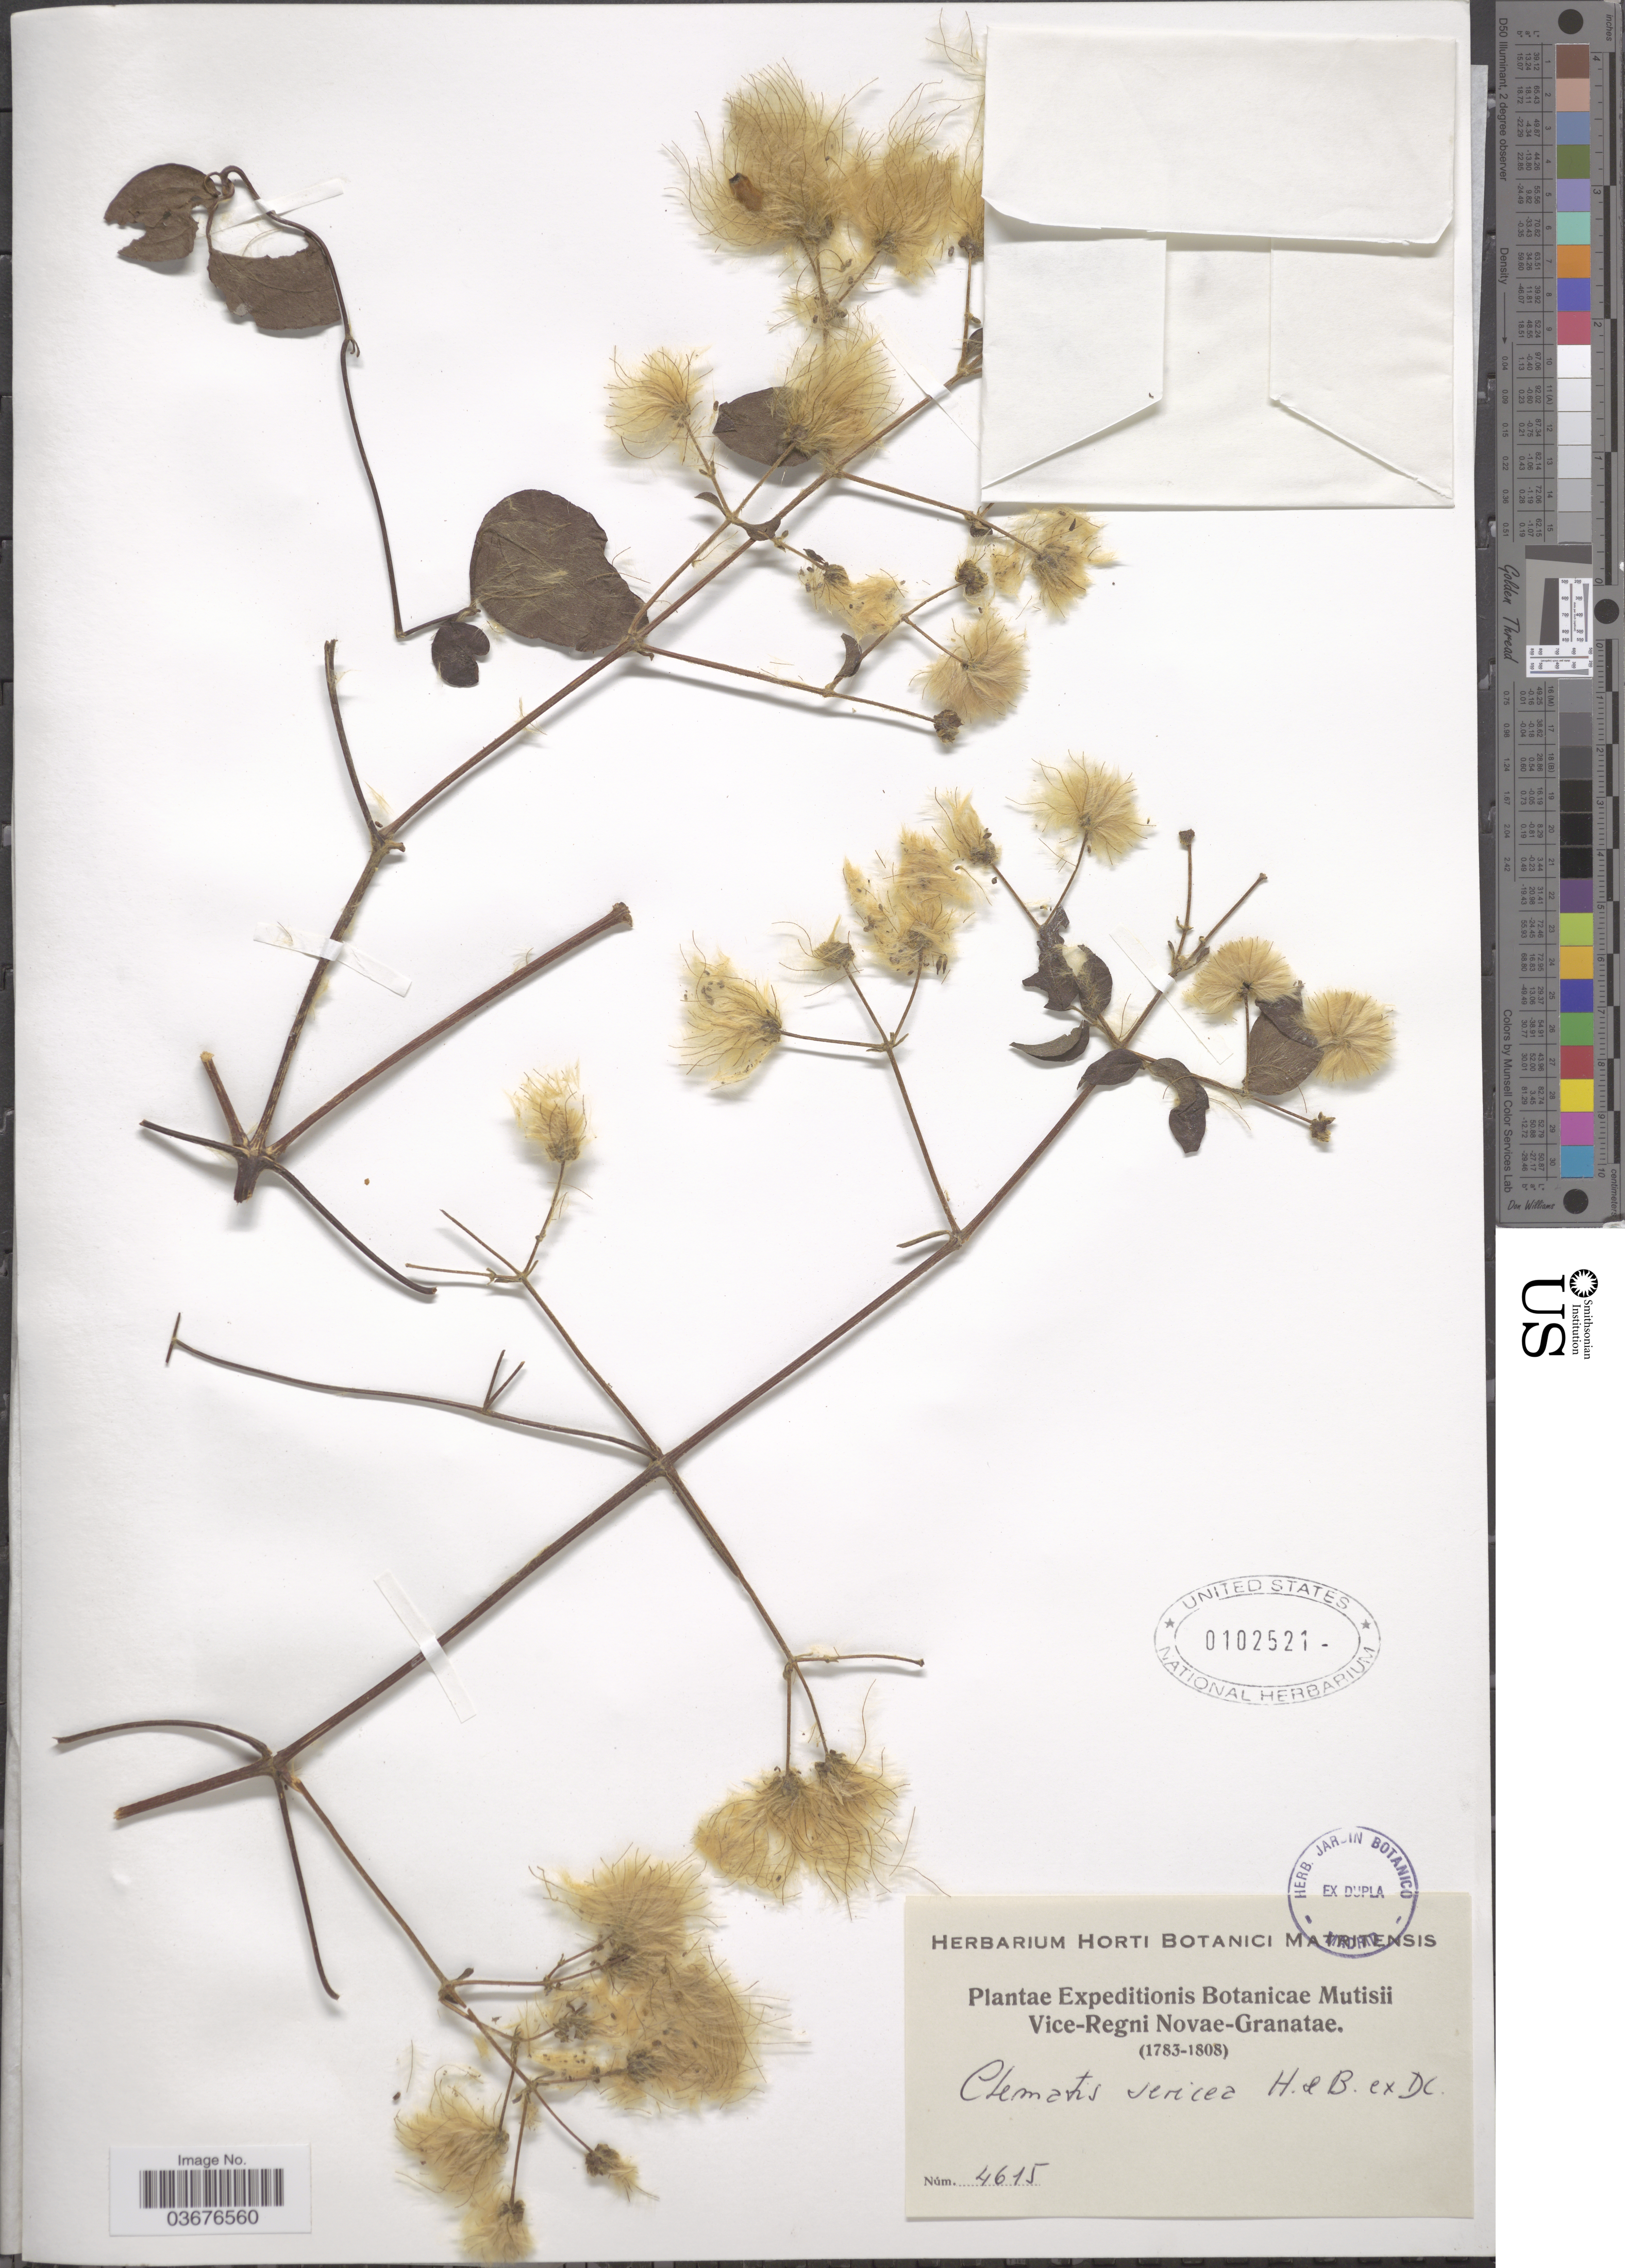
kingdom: Plantae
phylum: Tracheophyta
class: Magnoliopsida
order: Ranunculales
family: Ranunculaceae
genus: Clematis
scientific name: Clematis sericea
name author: Michx.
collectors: Expeditions Botanicae Mutisii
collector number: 4615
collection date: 1783/1808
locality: Vice-Regni Novae-Granatae.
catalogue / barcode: US 102521